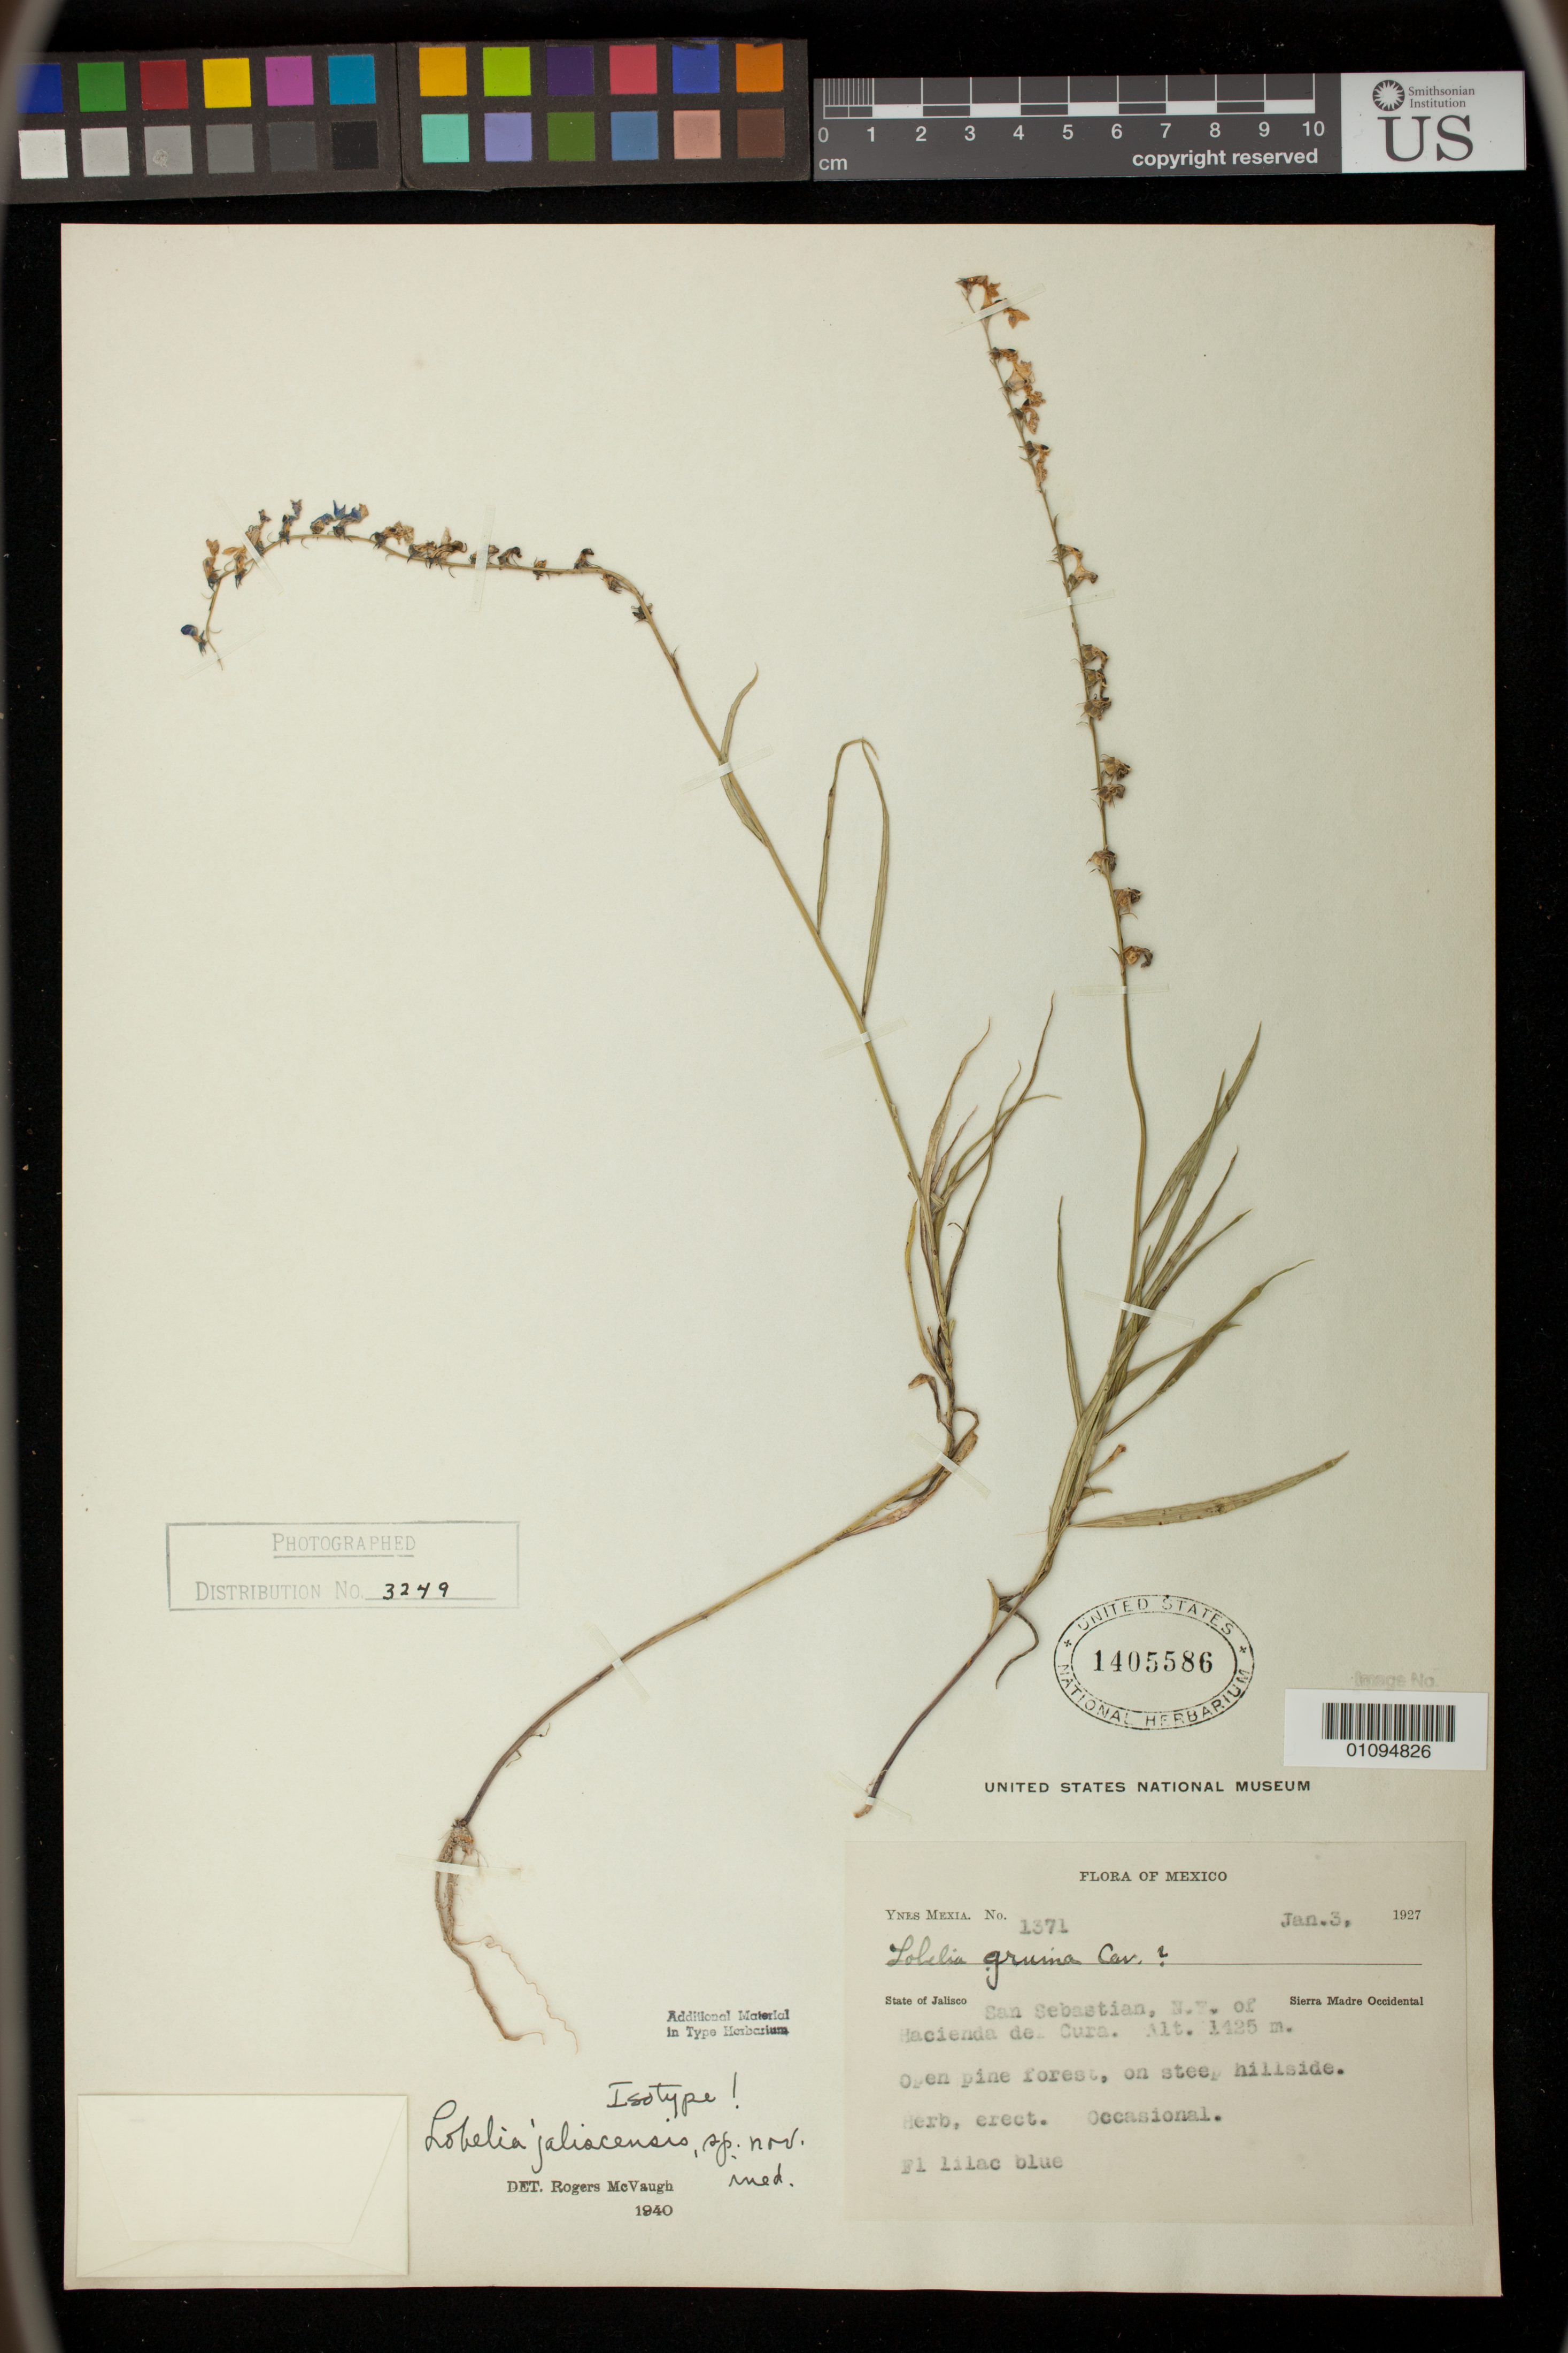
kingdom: Plantae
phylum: Tracheophyta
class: Magnoliopsida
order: Asterales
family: Campanulaceae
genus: Lobelia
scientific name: Lobelia jaliscensis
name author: McVaugh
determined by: McVaugh, R.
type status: Isotype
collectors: Y. Mexia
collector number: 1371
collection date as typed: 03 Jan 1927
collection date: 1927-01-03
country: Mexico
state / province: Jalisco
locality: San Sebastian, NE of Hacienda del Cura.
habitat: Open pine forest, on steep hillside. Occasional.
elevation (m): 1425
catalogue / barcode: US 1405586